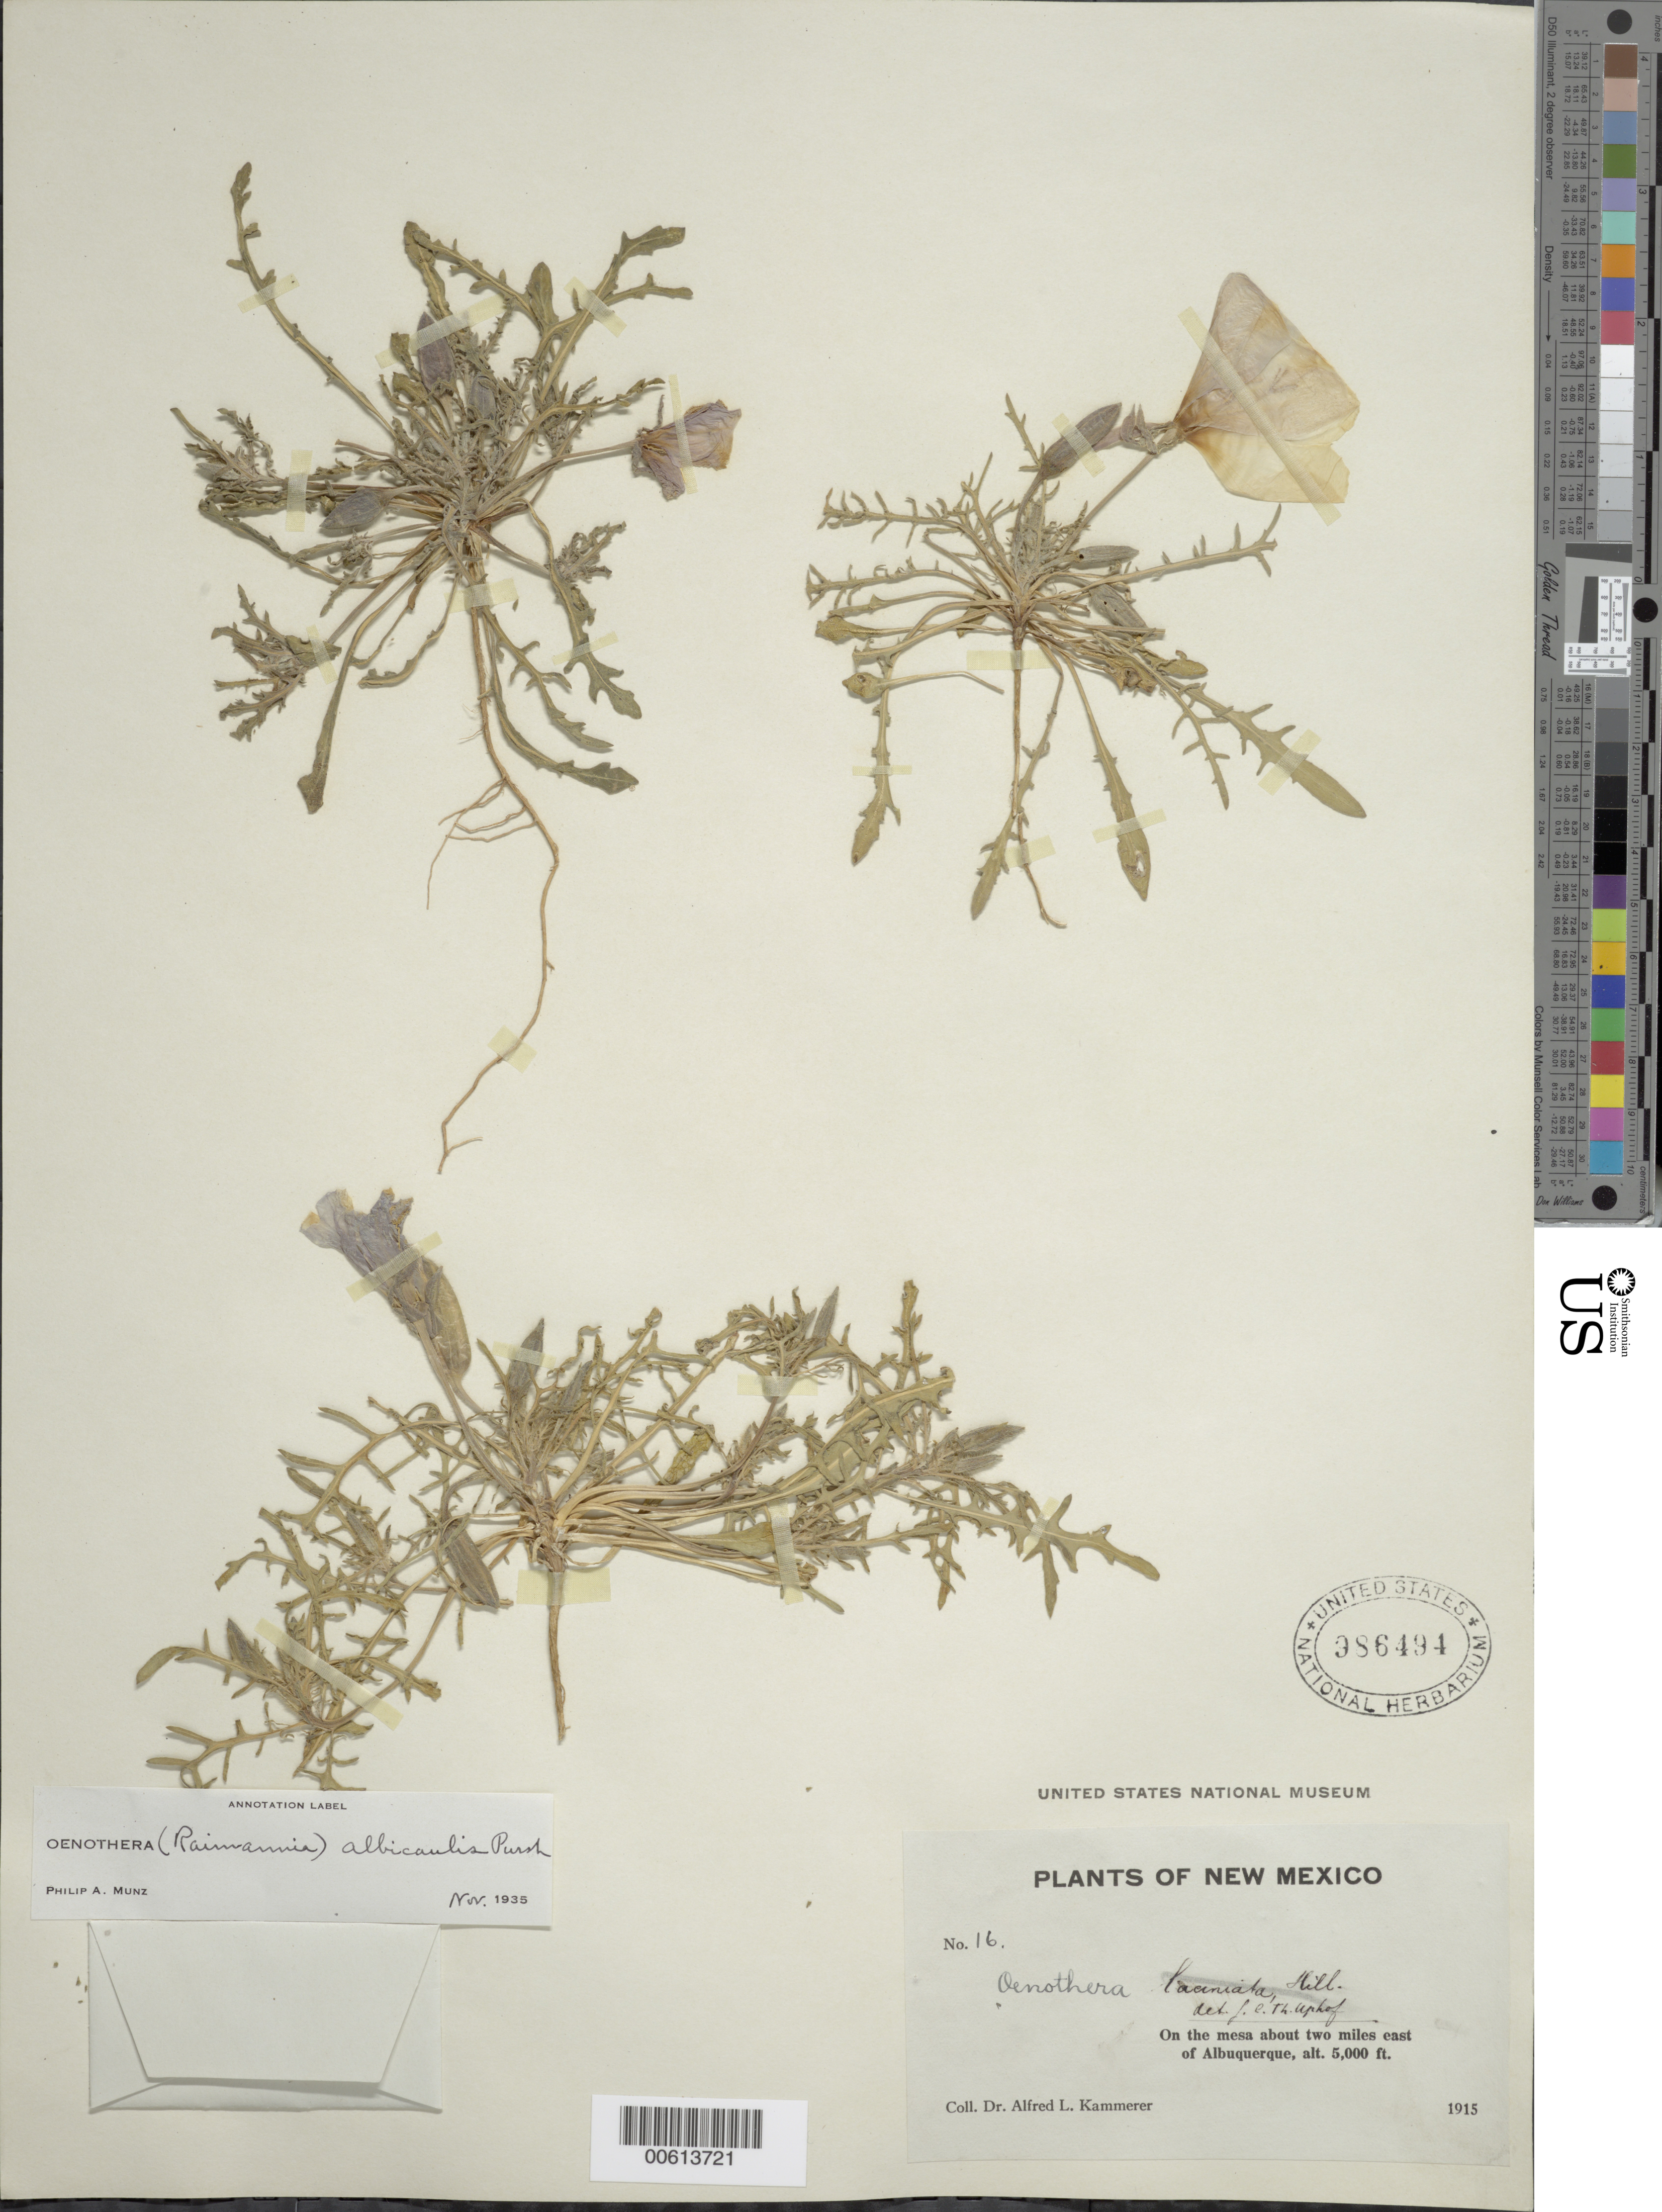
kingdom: Plantae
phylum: Tracheophyta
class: Magnoliopsida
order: Myrtales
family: Onagraceae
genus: Oenothera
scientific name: Oenothera albicaulis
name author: Pursh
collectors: A. Kammerer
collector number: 16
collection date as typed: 1915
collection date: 1915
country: United States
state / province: New Mexico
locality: E of Albuquerque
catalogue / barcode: US 986494